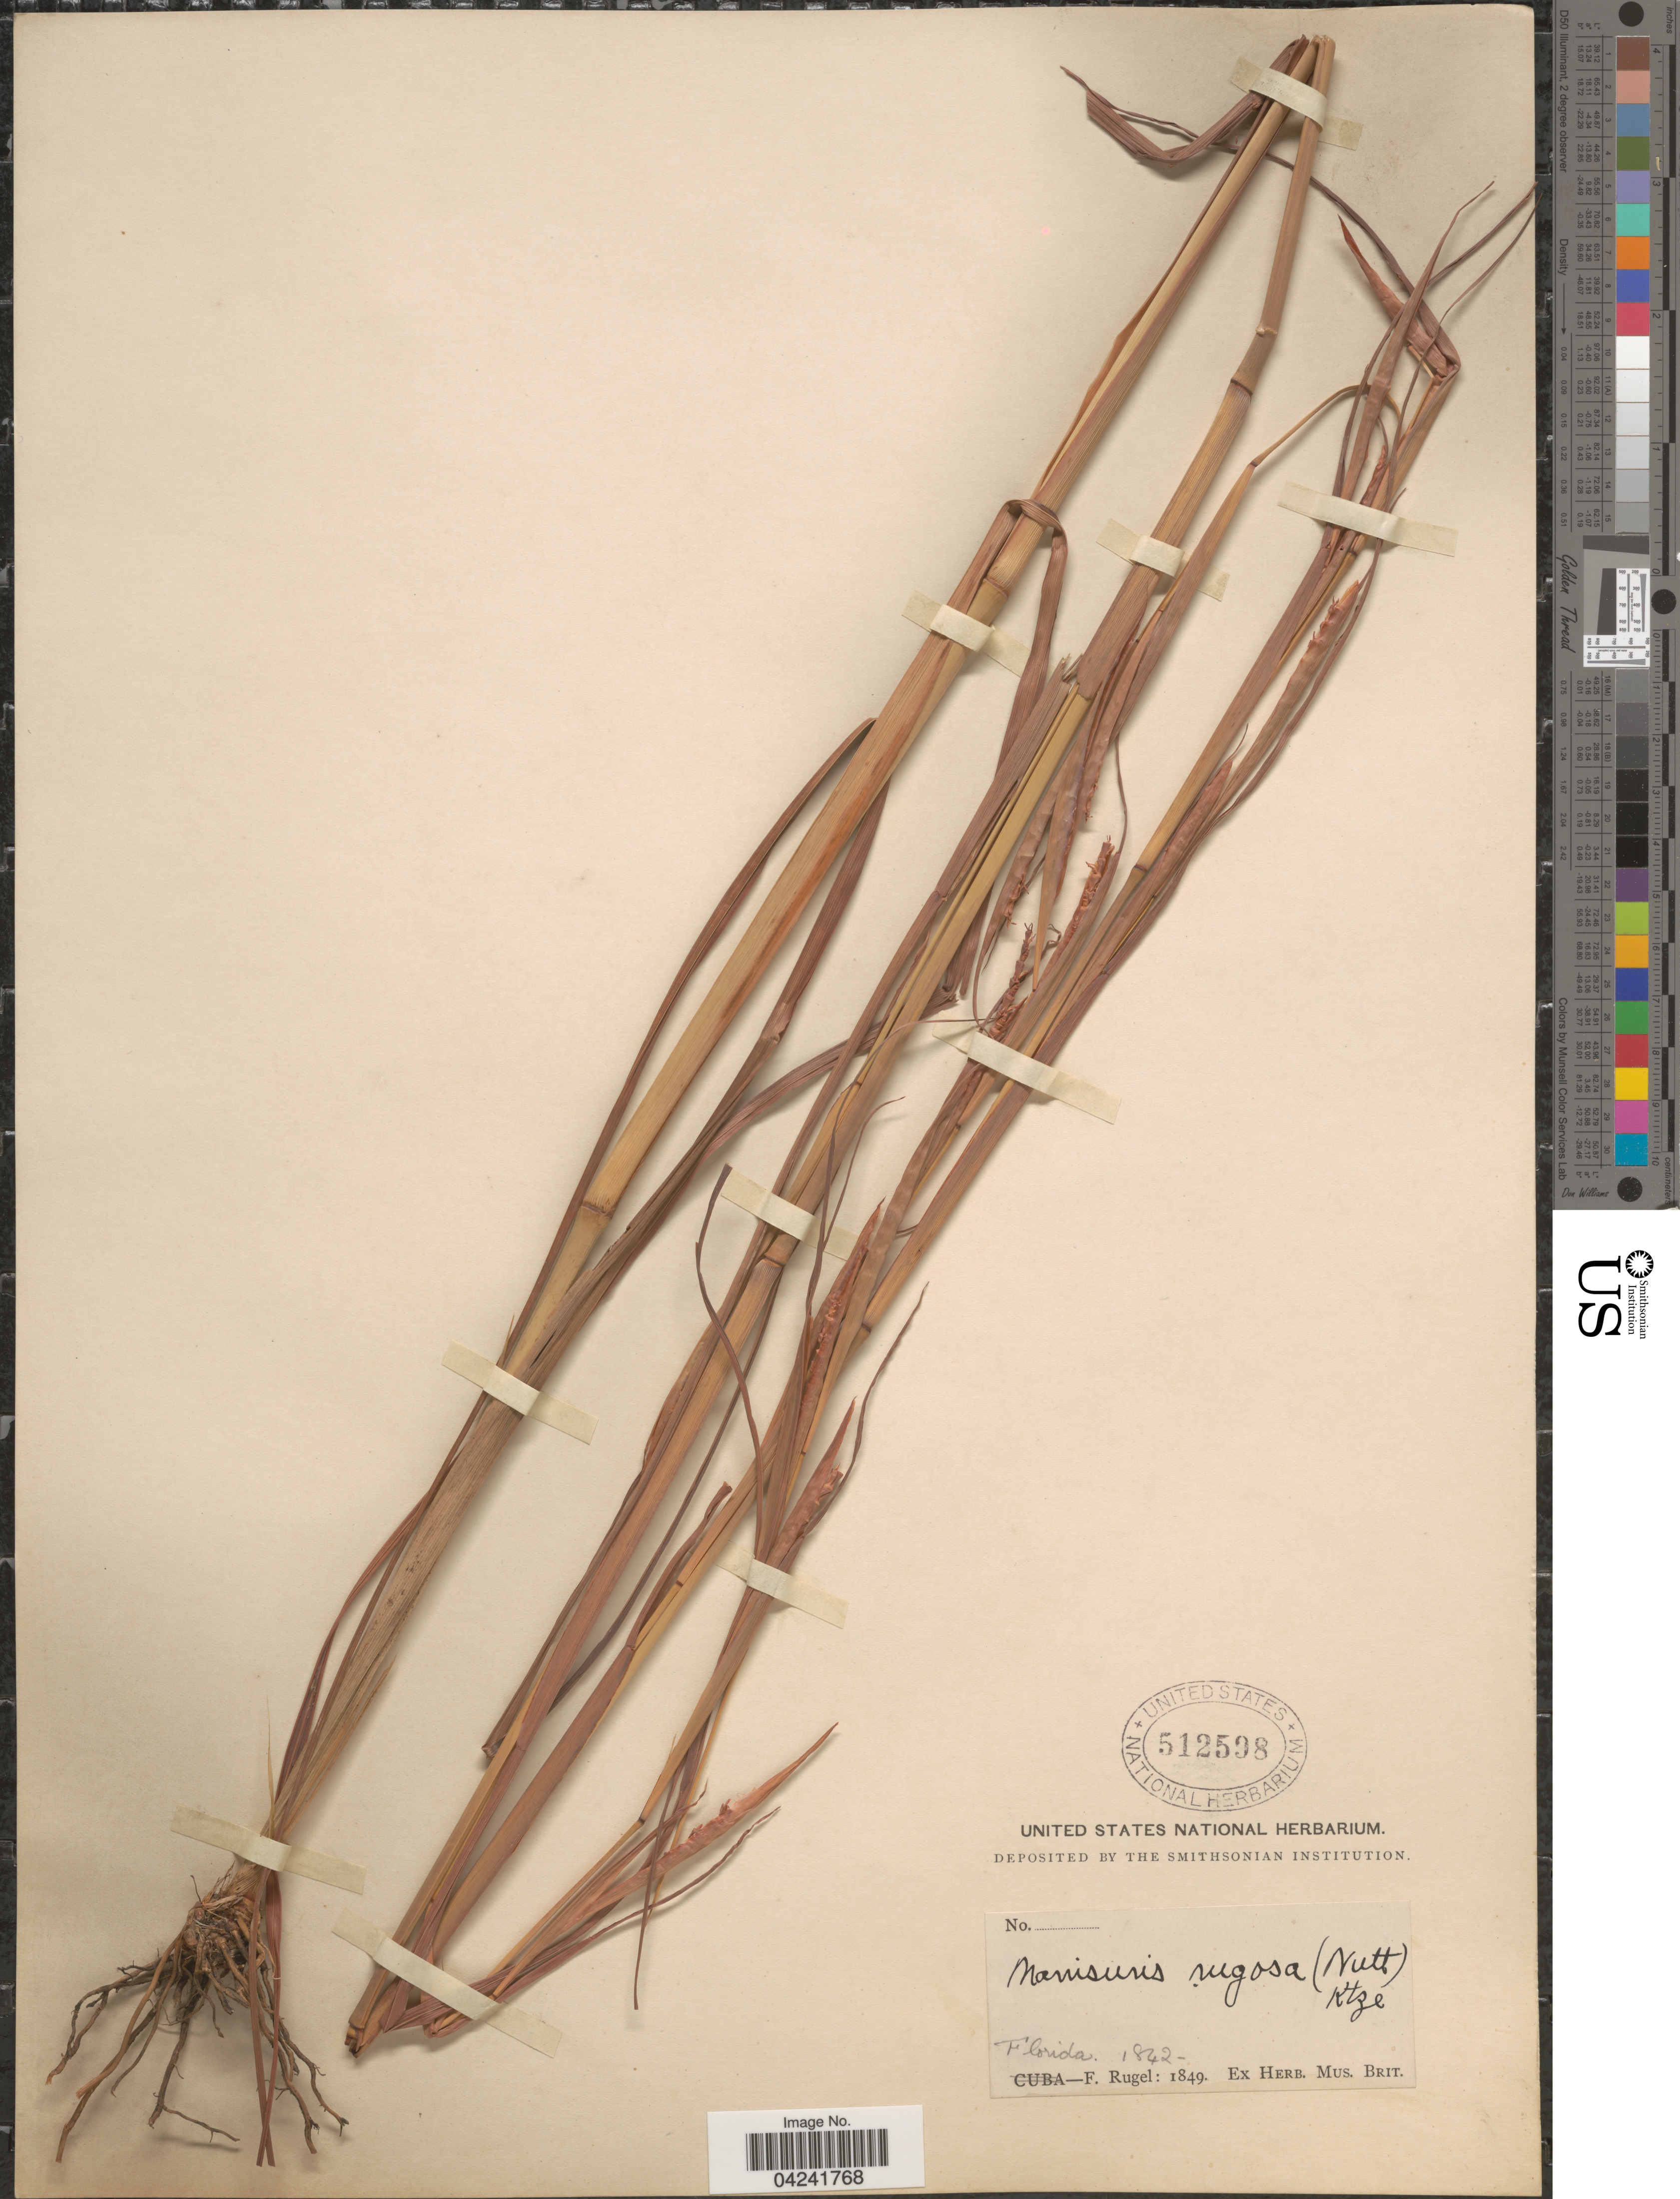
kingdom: Plantae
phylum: Tracheophyta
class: Liliopsida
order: Poales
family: Poaceae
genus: Mnesithea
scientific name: Mnesithea rugosa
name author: (Nutt.) de Koning & Sosef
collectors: F. Rugel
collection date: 1842/1849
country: United States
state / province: Florida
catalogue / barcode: US 512598